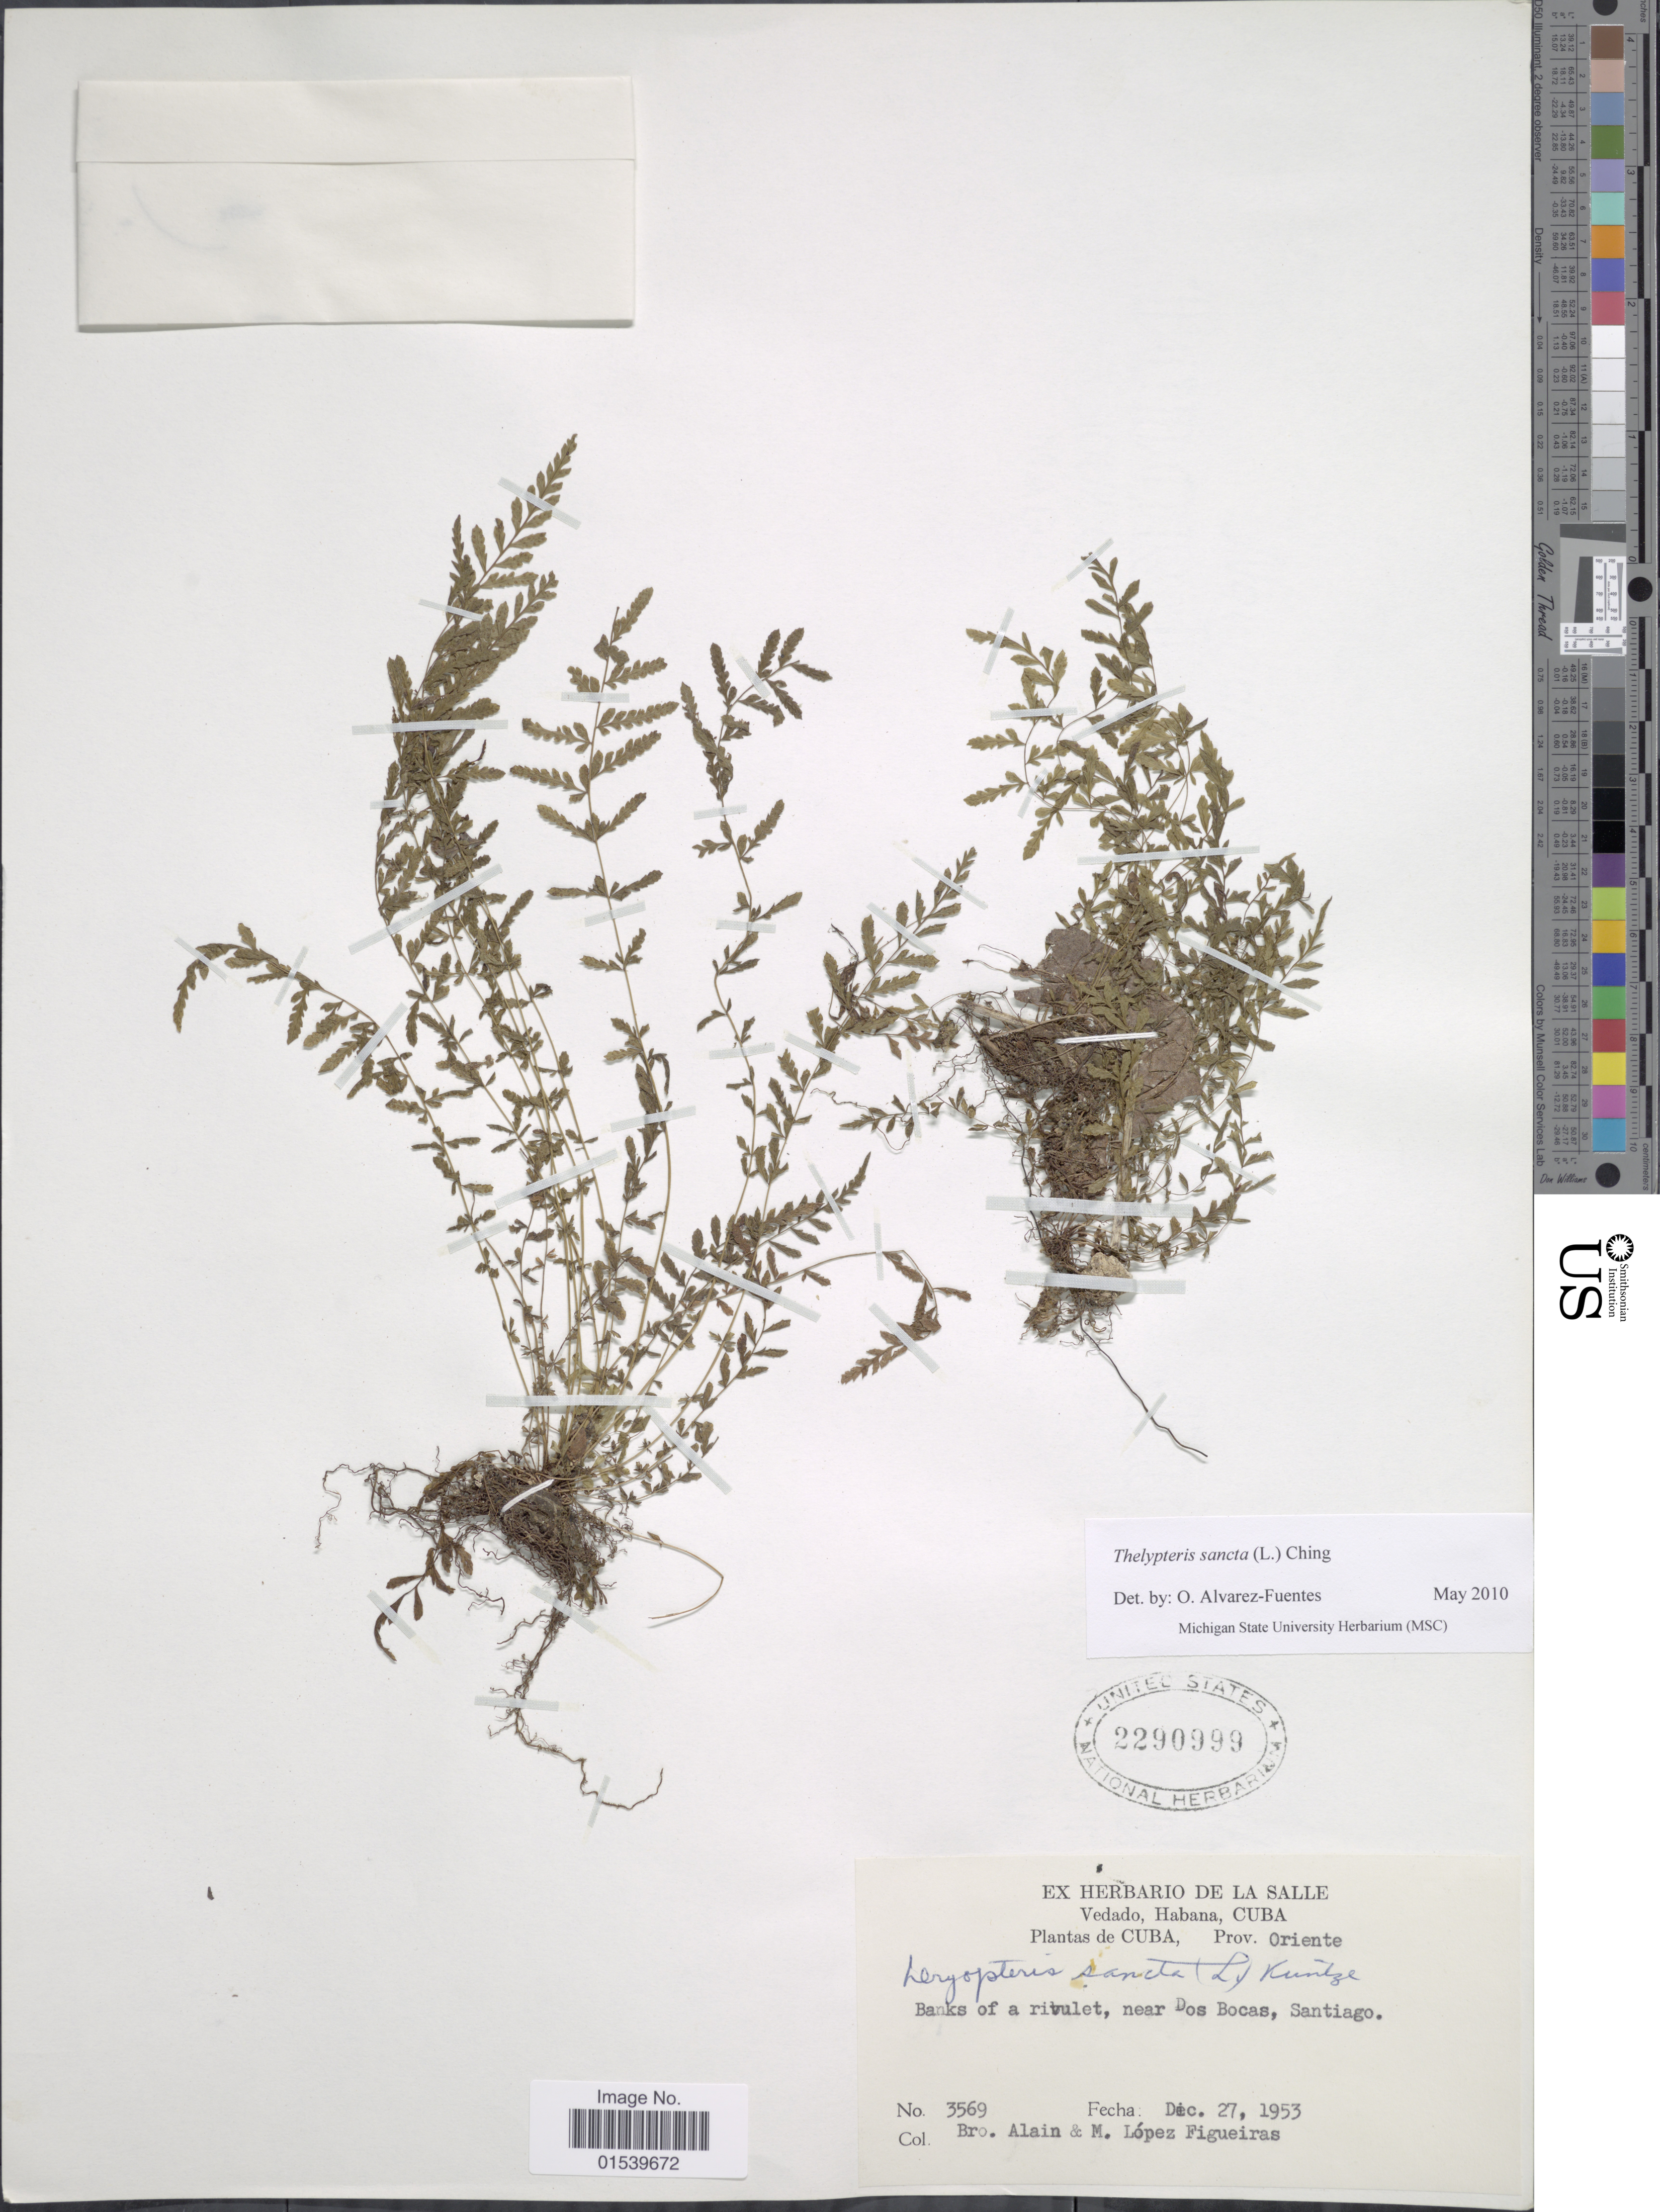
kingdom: Plantae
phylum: Tracheophyta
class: Polypodiopsida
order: Polypodiales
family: Thelypteridaceae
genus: Amauropelta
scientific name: Amauropelta sancta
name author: (L.) Pic. Serm.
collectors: A. H. Liogier & M. López Figueiras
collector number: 3569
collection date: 1953-12-27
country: Cuba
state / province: Oriente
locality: Banks of a rivulet, near Dos Bocas, Santiago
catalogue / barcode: US 2290999